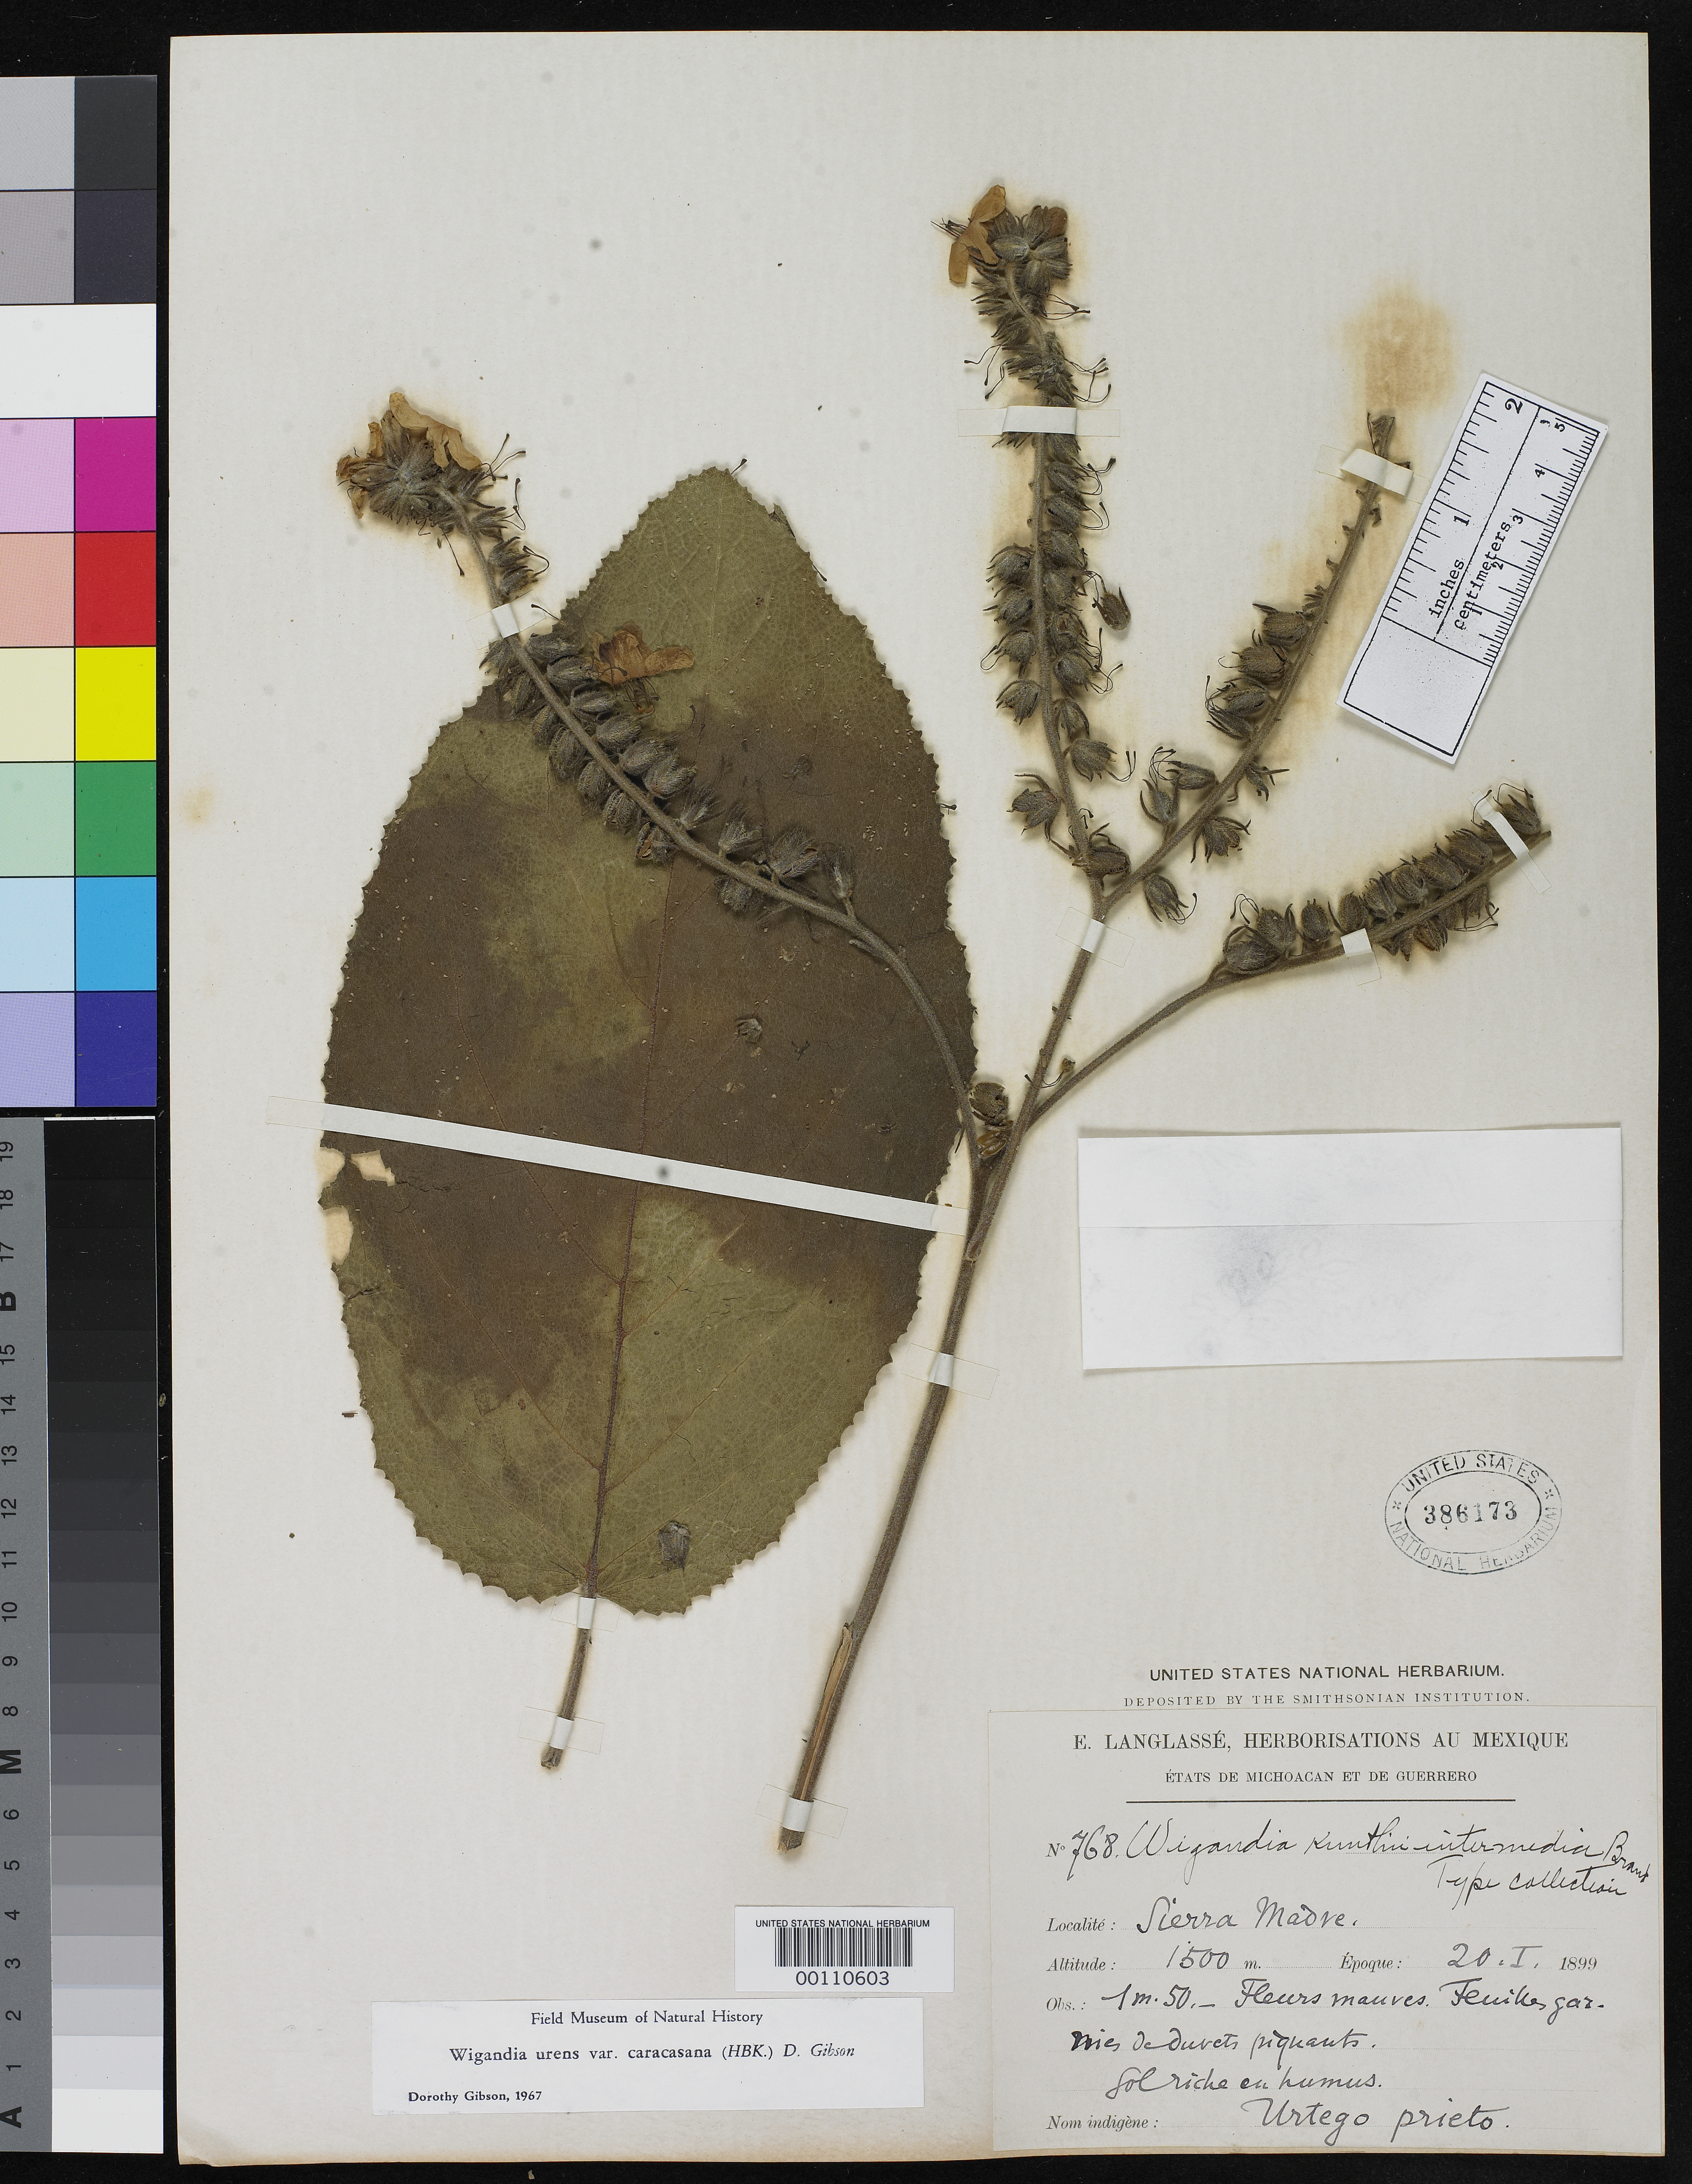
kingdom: Plantae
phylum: Tracheophyta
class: Magnoliopsida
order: Boraginales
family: Namaceae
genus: Wigandia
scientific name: Wigandia kunthii var. intermedia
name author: Brand in Engl.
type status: Isosyntype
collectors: E. Langlassé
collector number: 768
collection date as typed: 20 Jan 1899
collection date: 1899-01-20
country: Mexico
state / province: Guerrero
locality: Sierra Madre.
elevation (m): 1500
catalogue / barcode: US 386173